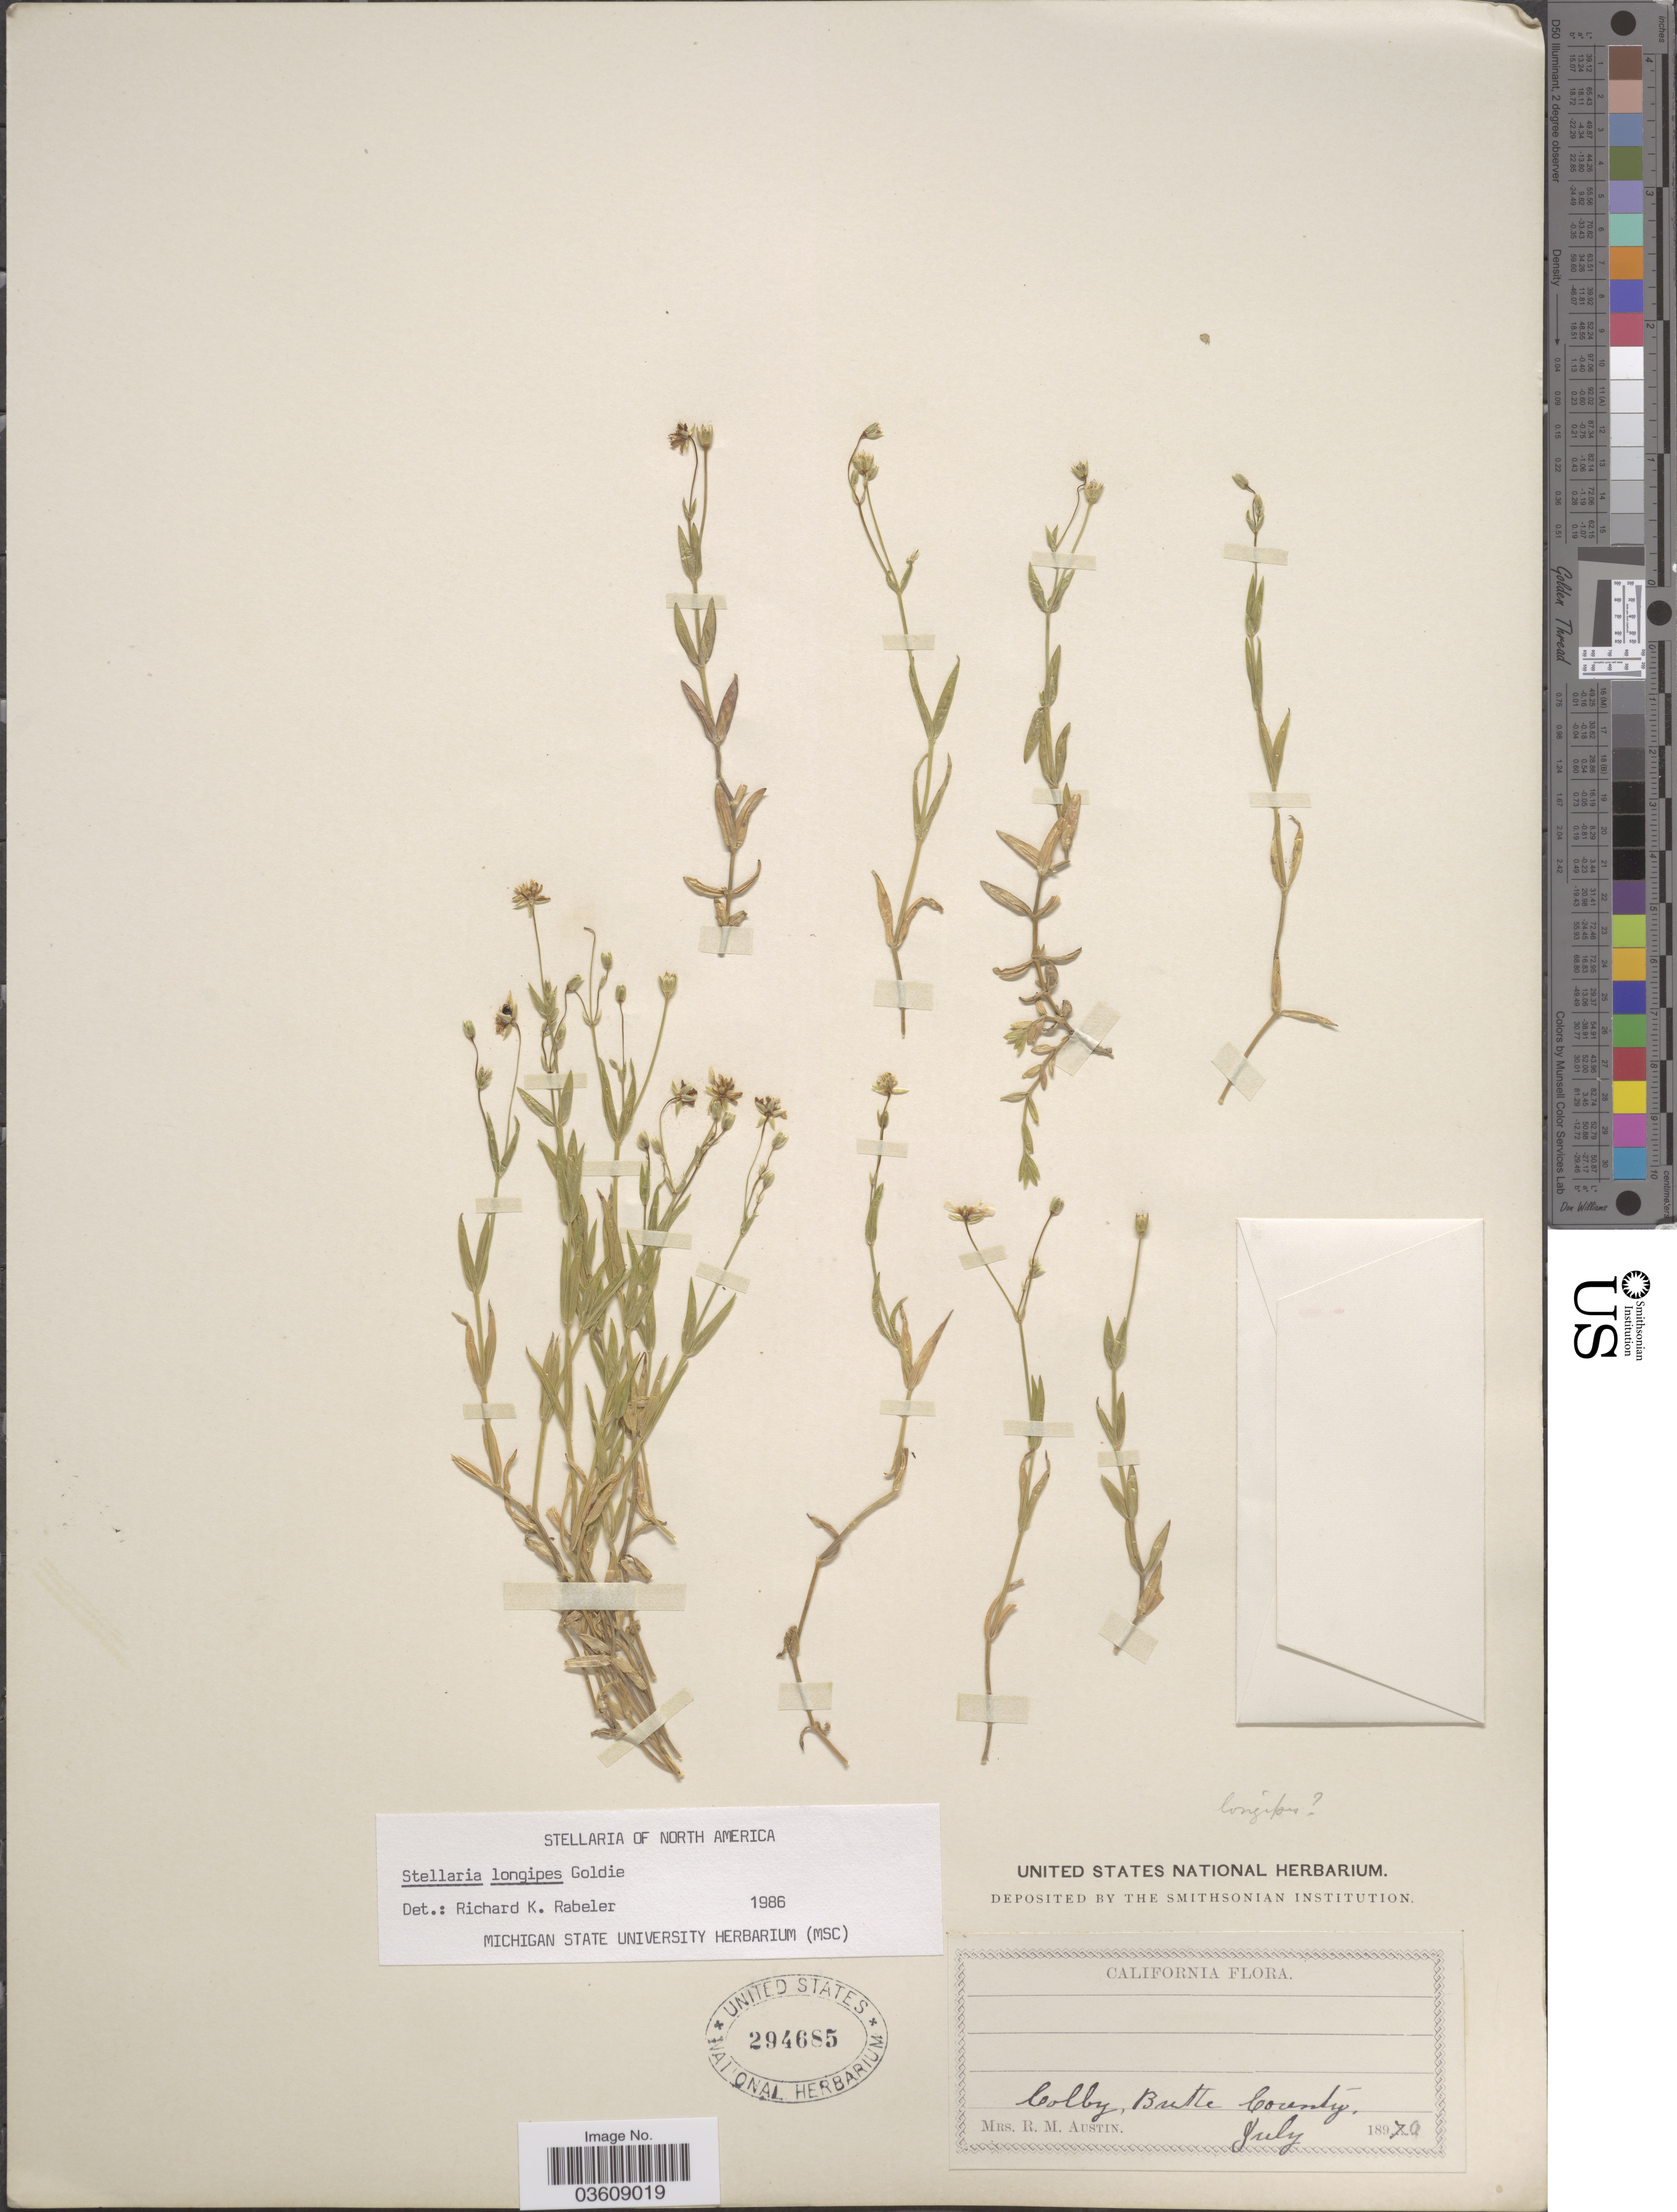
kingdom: Plantae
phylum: Tracheophyta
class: Magnoliopsida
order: Caryophyllales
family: Caryophyllaceae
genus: Stellaria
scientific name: Stellaria longipes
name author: Goldie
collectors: R. Austin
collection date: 1870-07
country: United States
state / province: California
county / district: Butte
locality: Colby, Butte County.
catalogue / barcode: US 294685